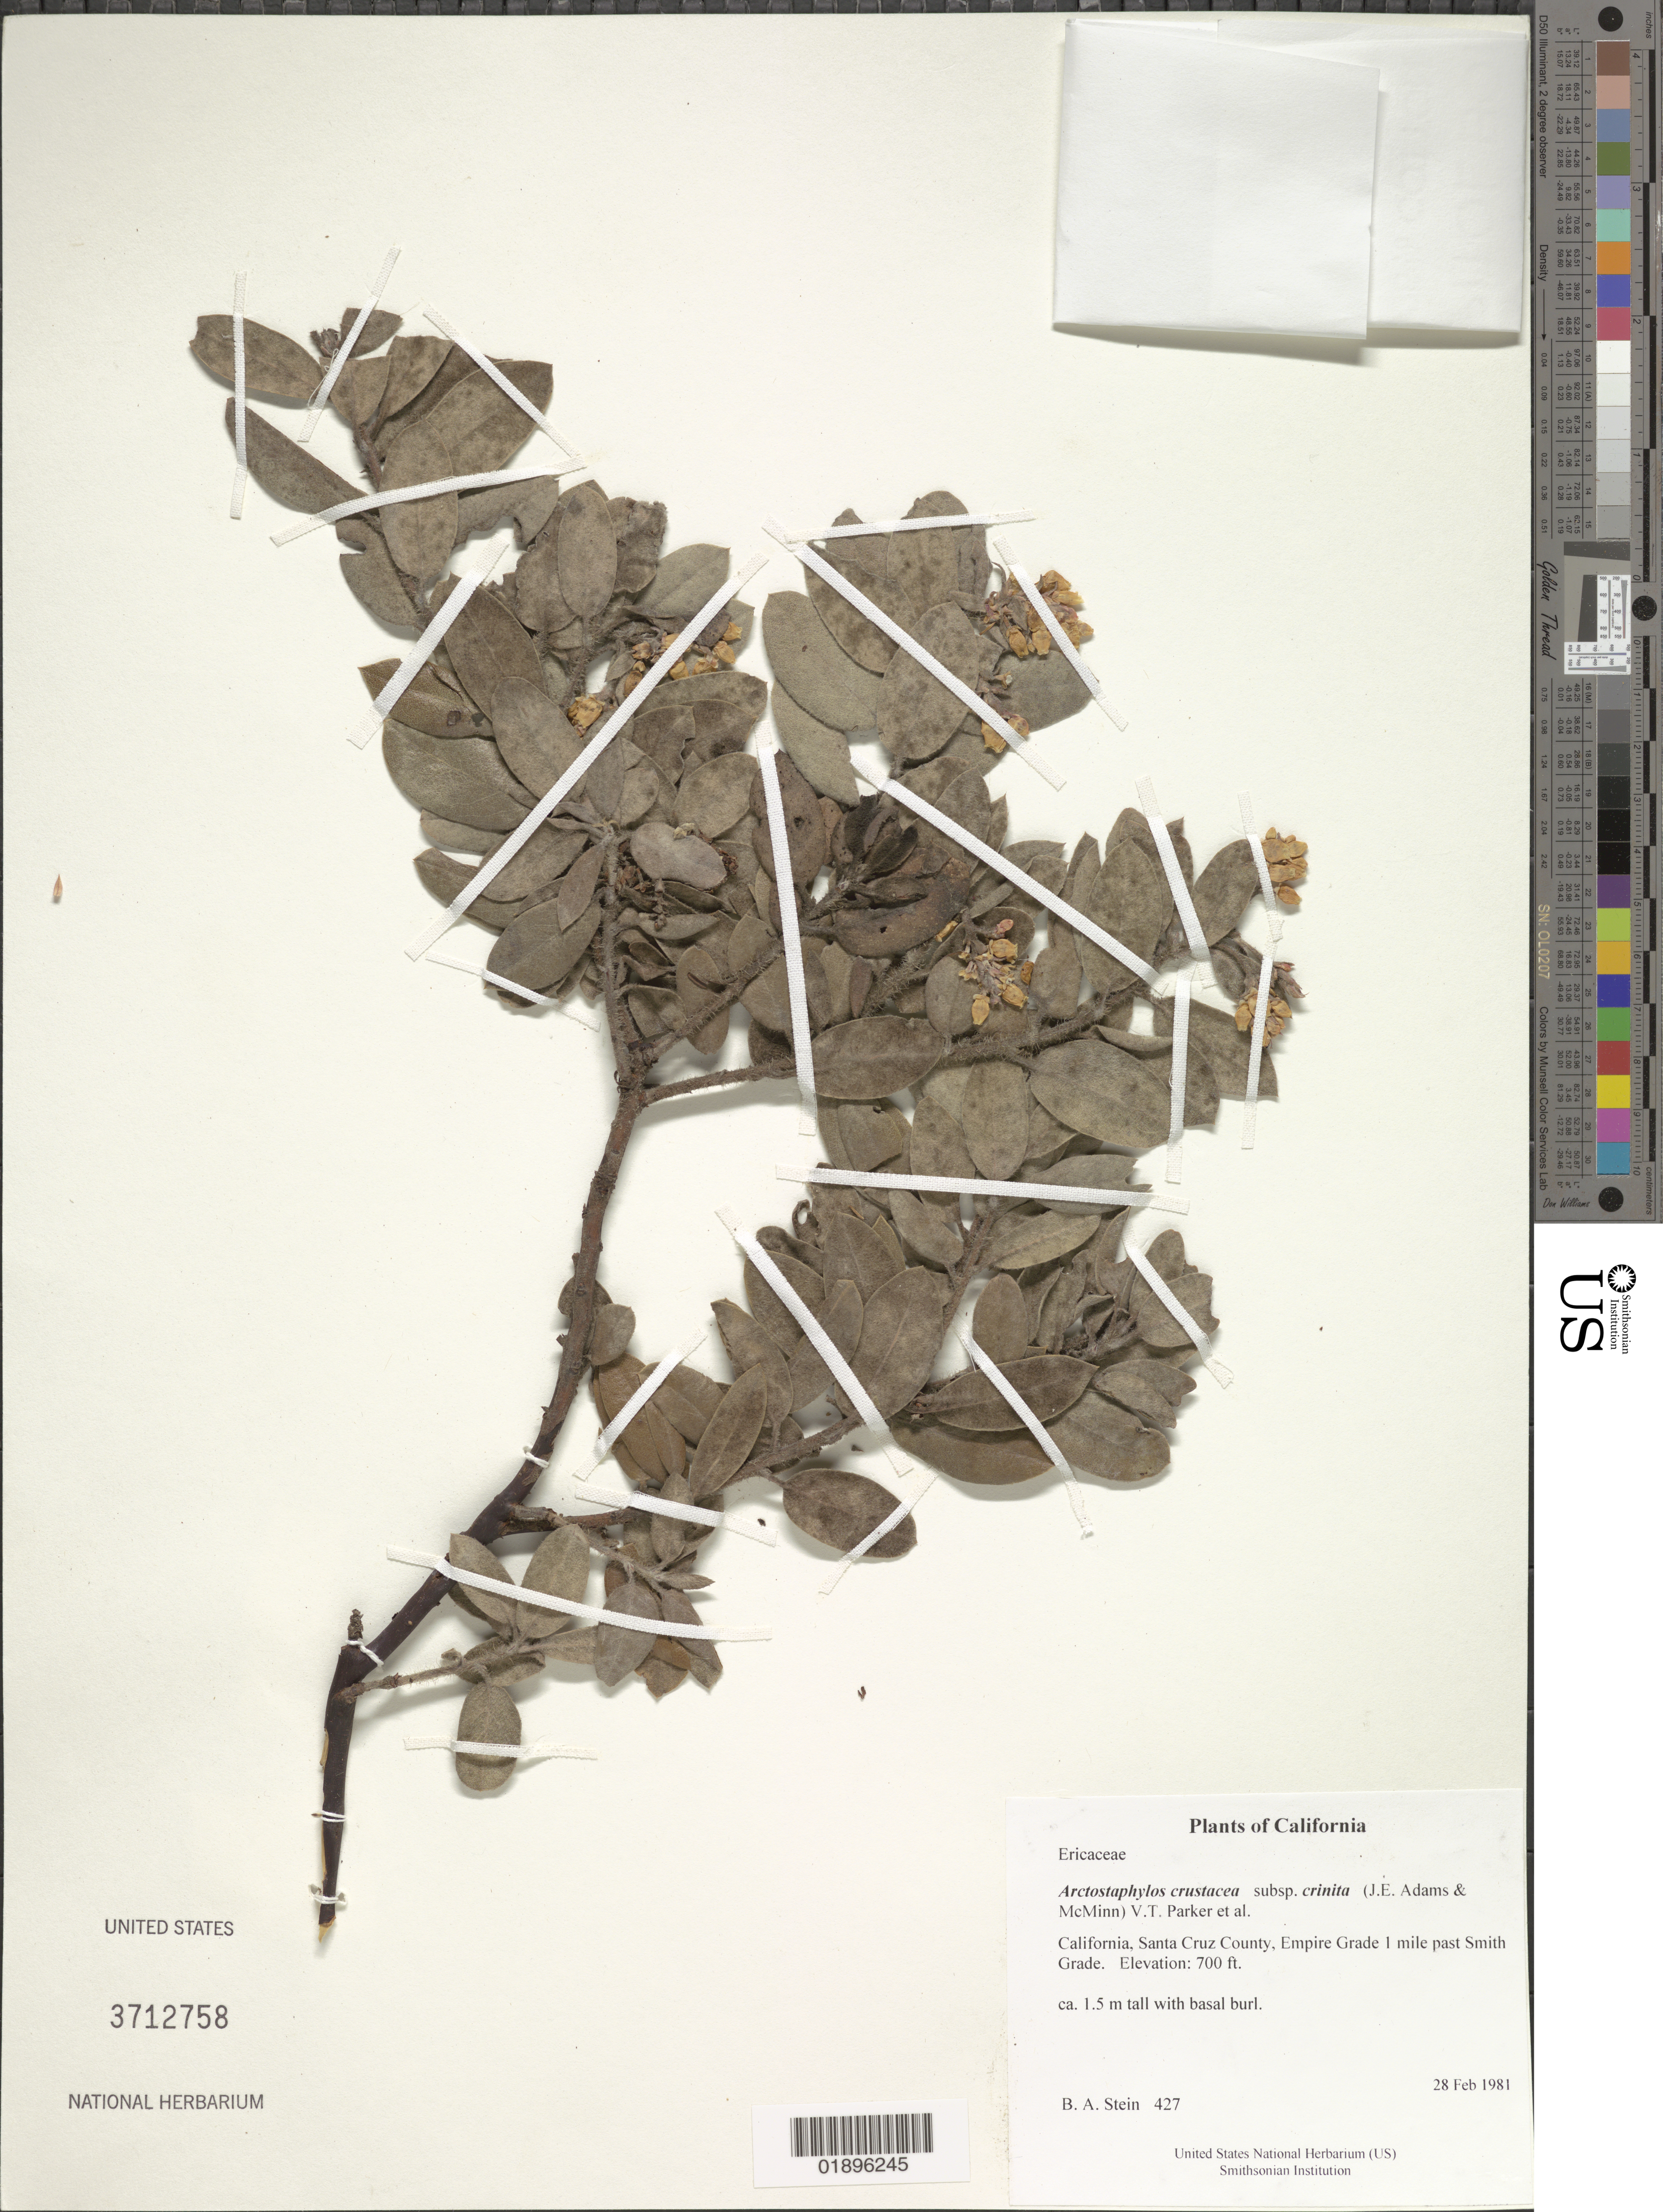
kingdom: Plantae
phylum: Tracheophyta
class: Magnoliopsida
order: Ericales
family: Ericaceae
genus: Arctostaphylos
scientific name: Arctostaphylos tomentosa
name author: (Pursh) Lindl.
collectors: B. A. Stein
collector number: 427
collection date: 1981-02-28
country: United States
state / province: California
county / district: Santa Cruz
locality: Empire Grade, 1 mile past Smith Grade.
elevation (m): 213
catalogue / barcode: US 3712758